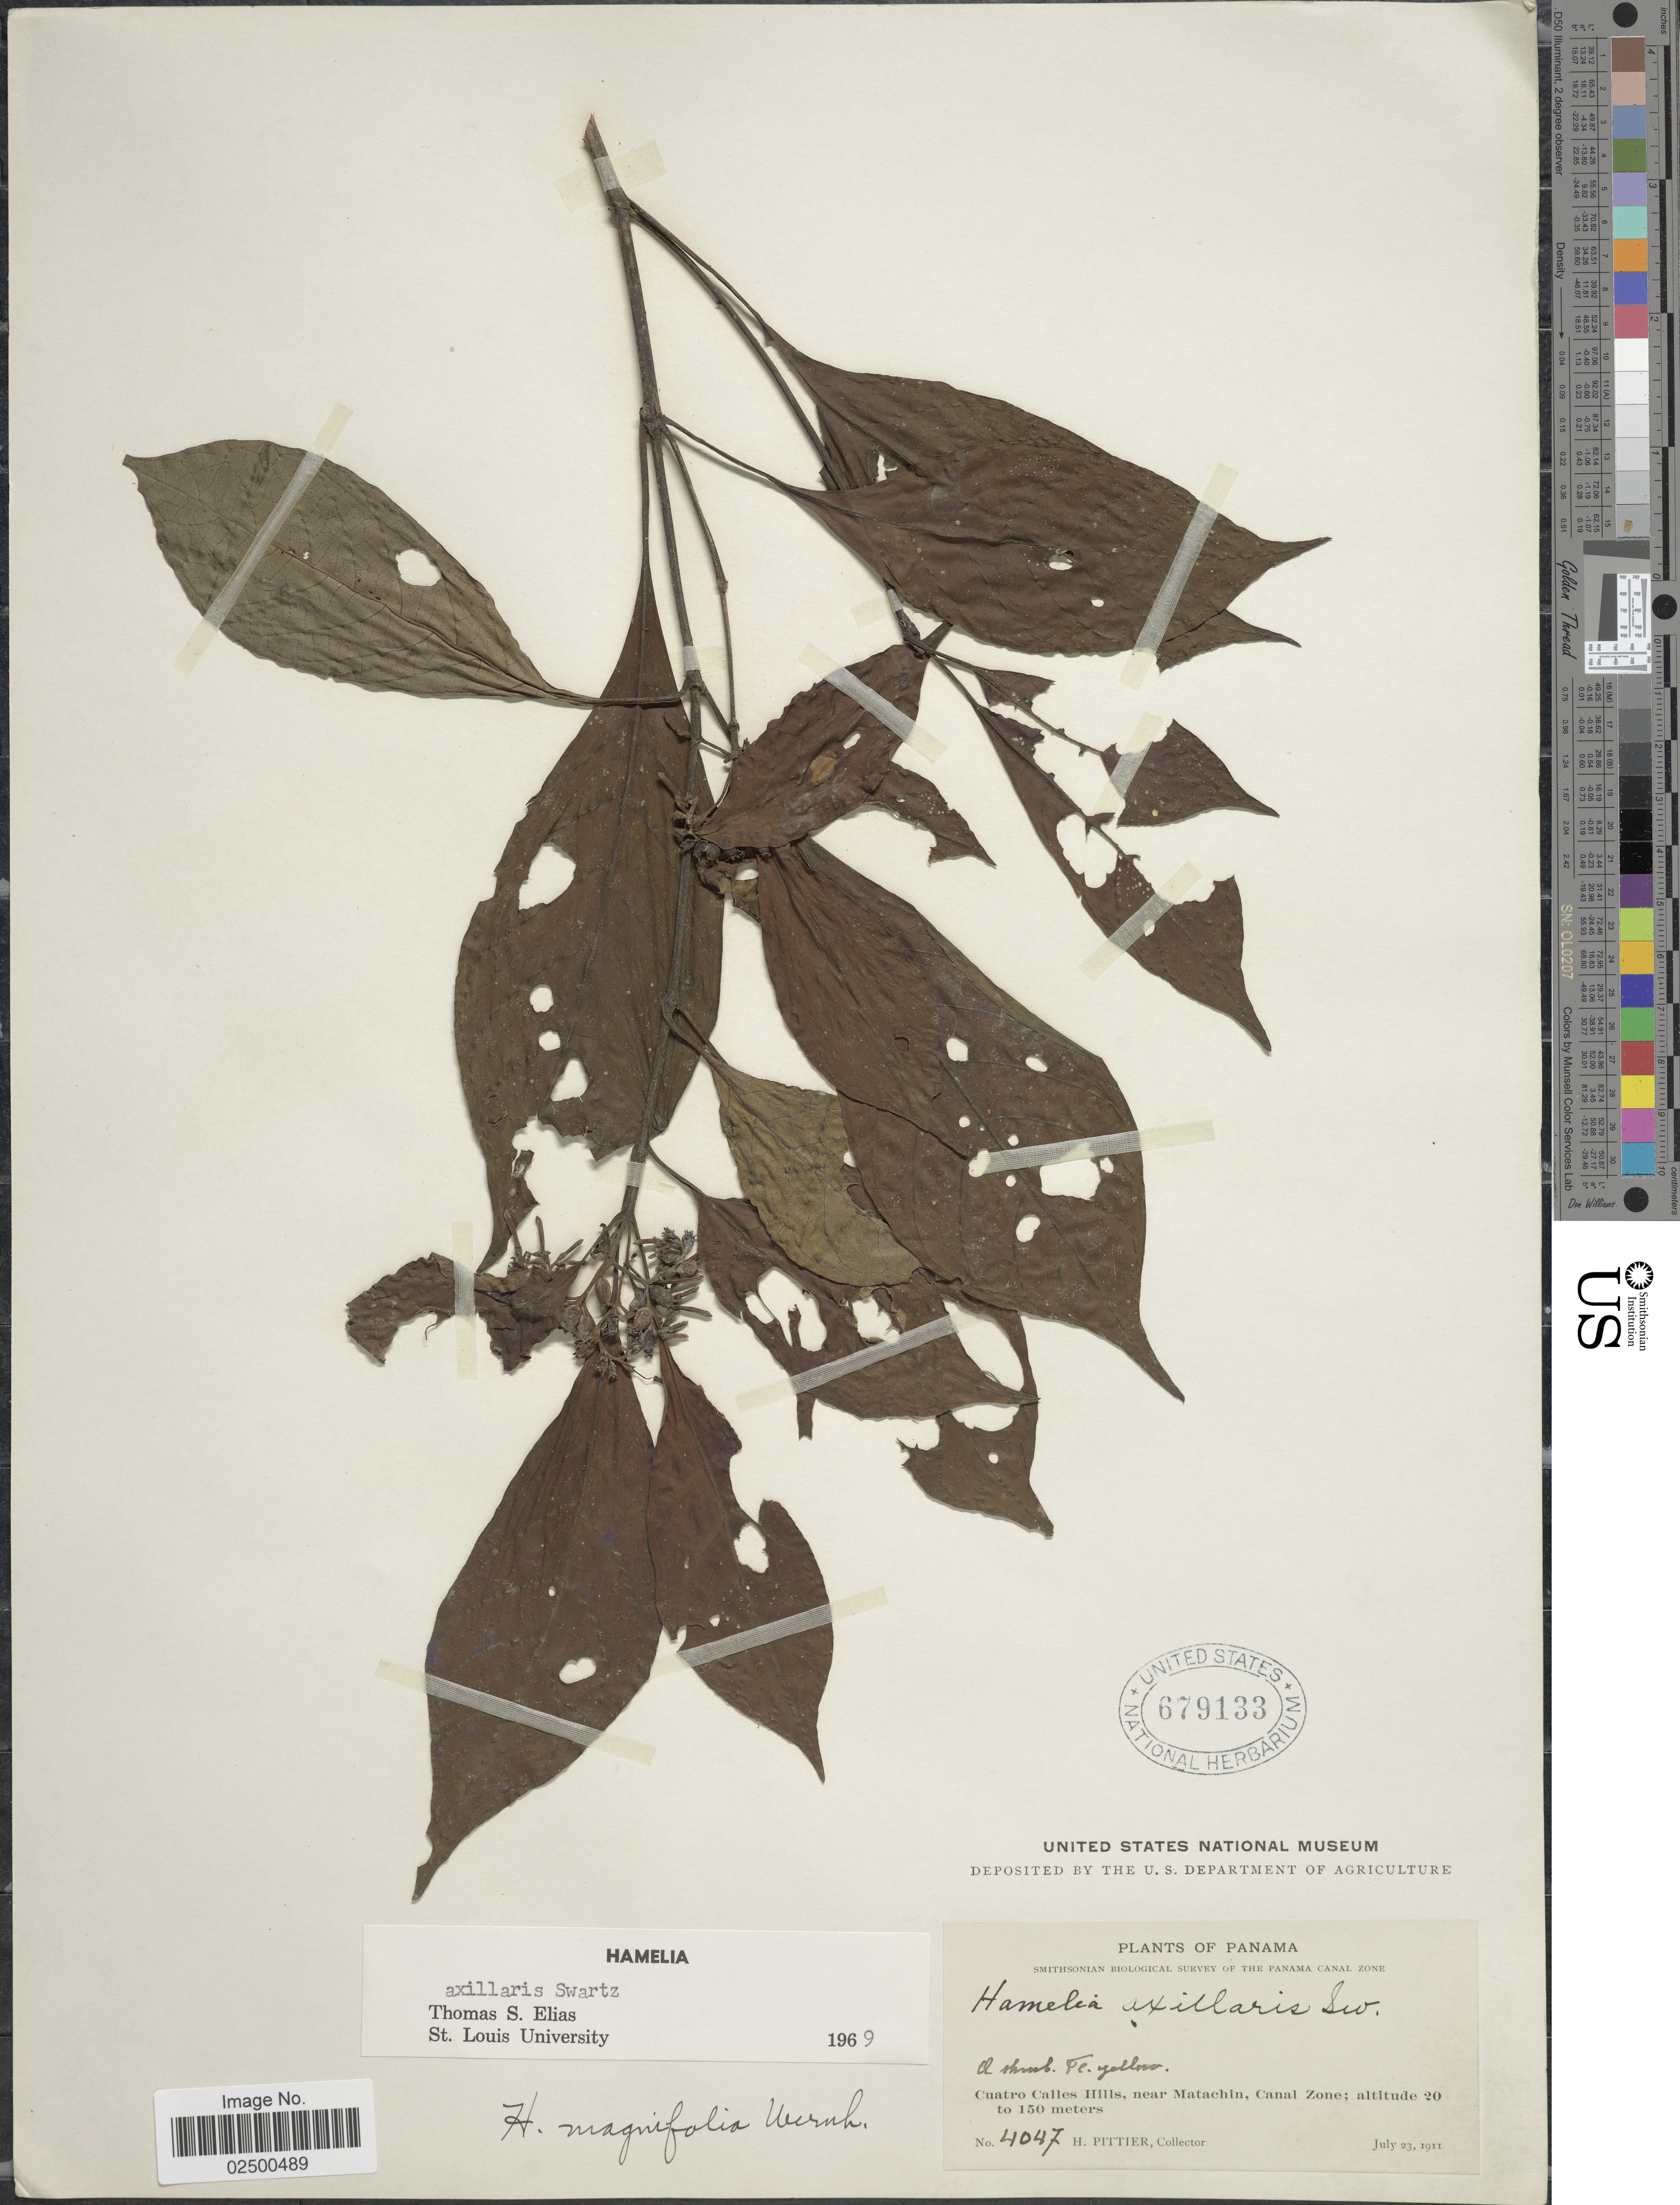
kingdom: Plantae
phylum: Tracheophyta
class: Magnoliopsida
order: Gentianales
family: Rubiaceae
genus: Hamelia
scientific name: Hamelia axillaris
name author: Sw.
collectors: H. F. Pittier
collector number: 4047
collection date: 1911-07-23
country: Panama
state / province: Colón / Panamá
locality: Cuatro Calles Hills, near Matachin, Canal Zone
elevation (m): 30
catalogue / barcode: US 679133